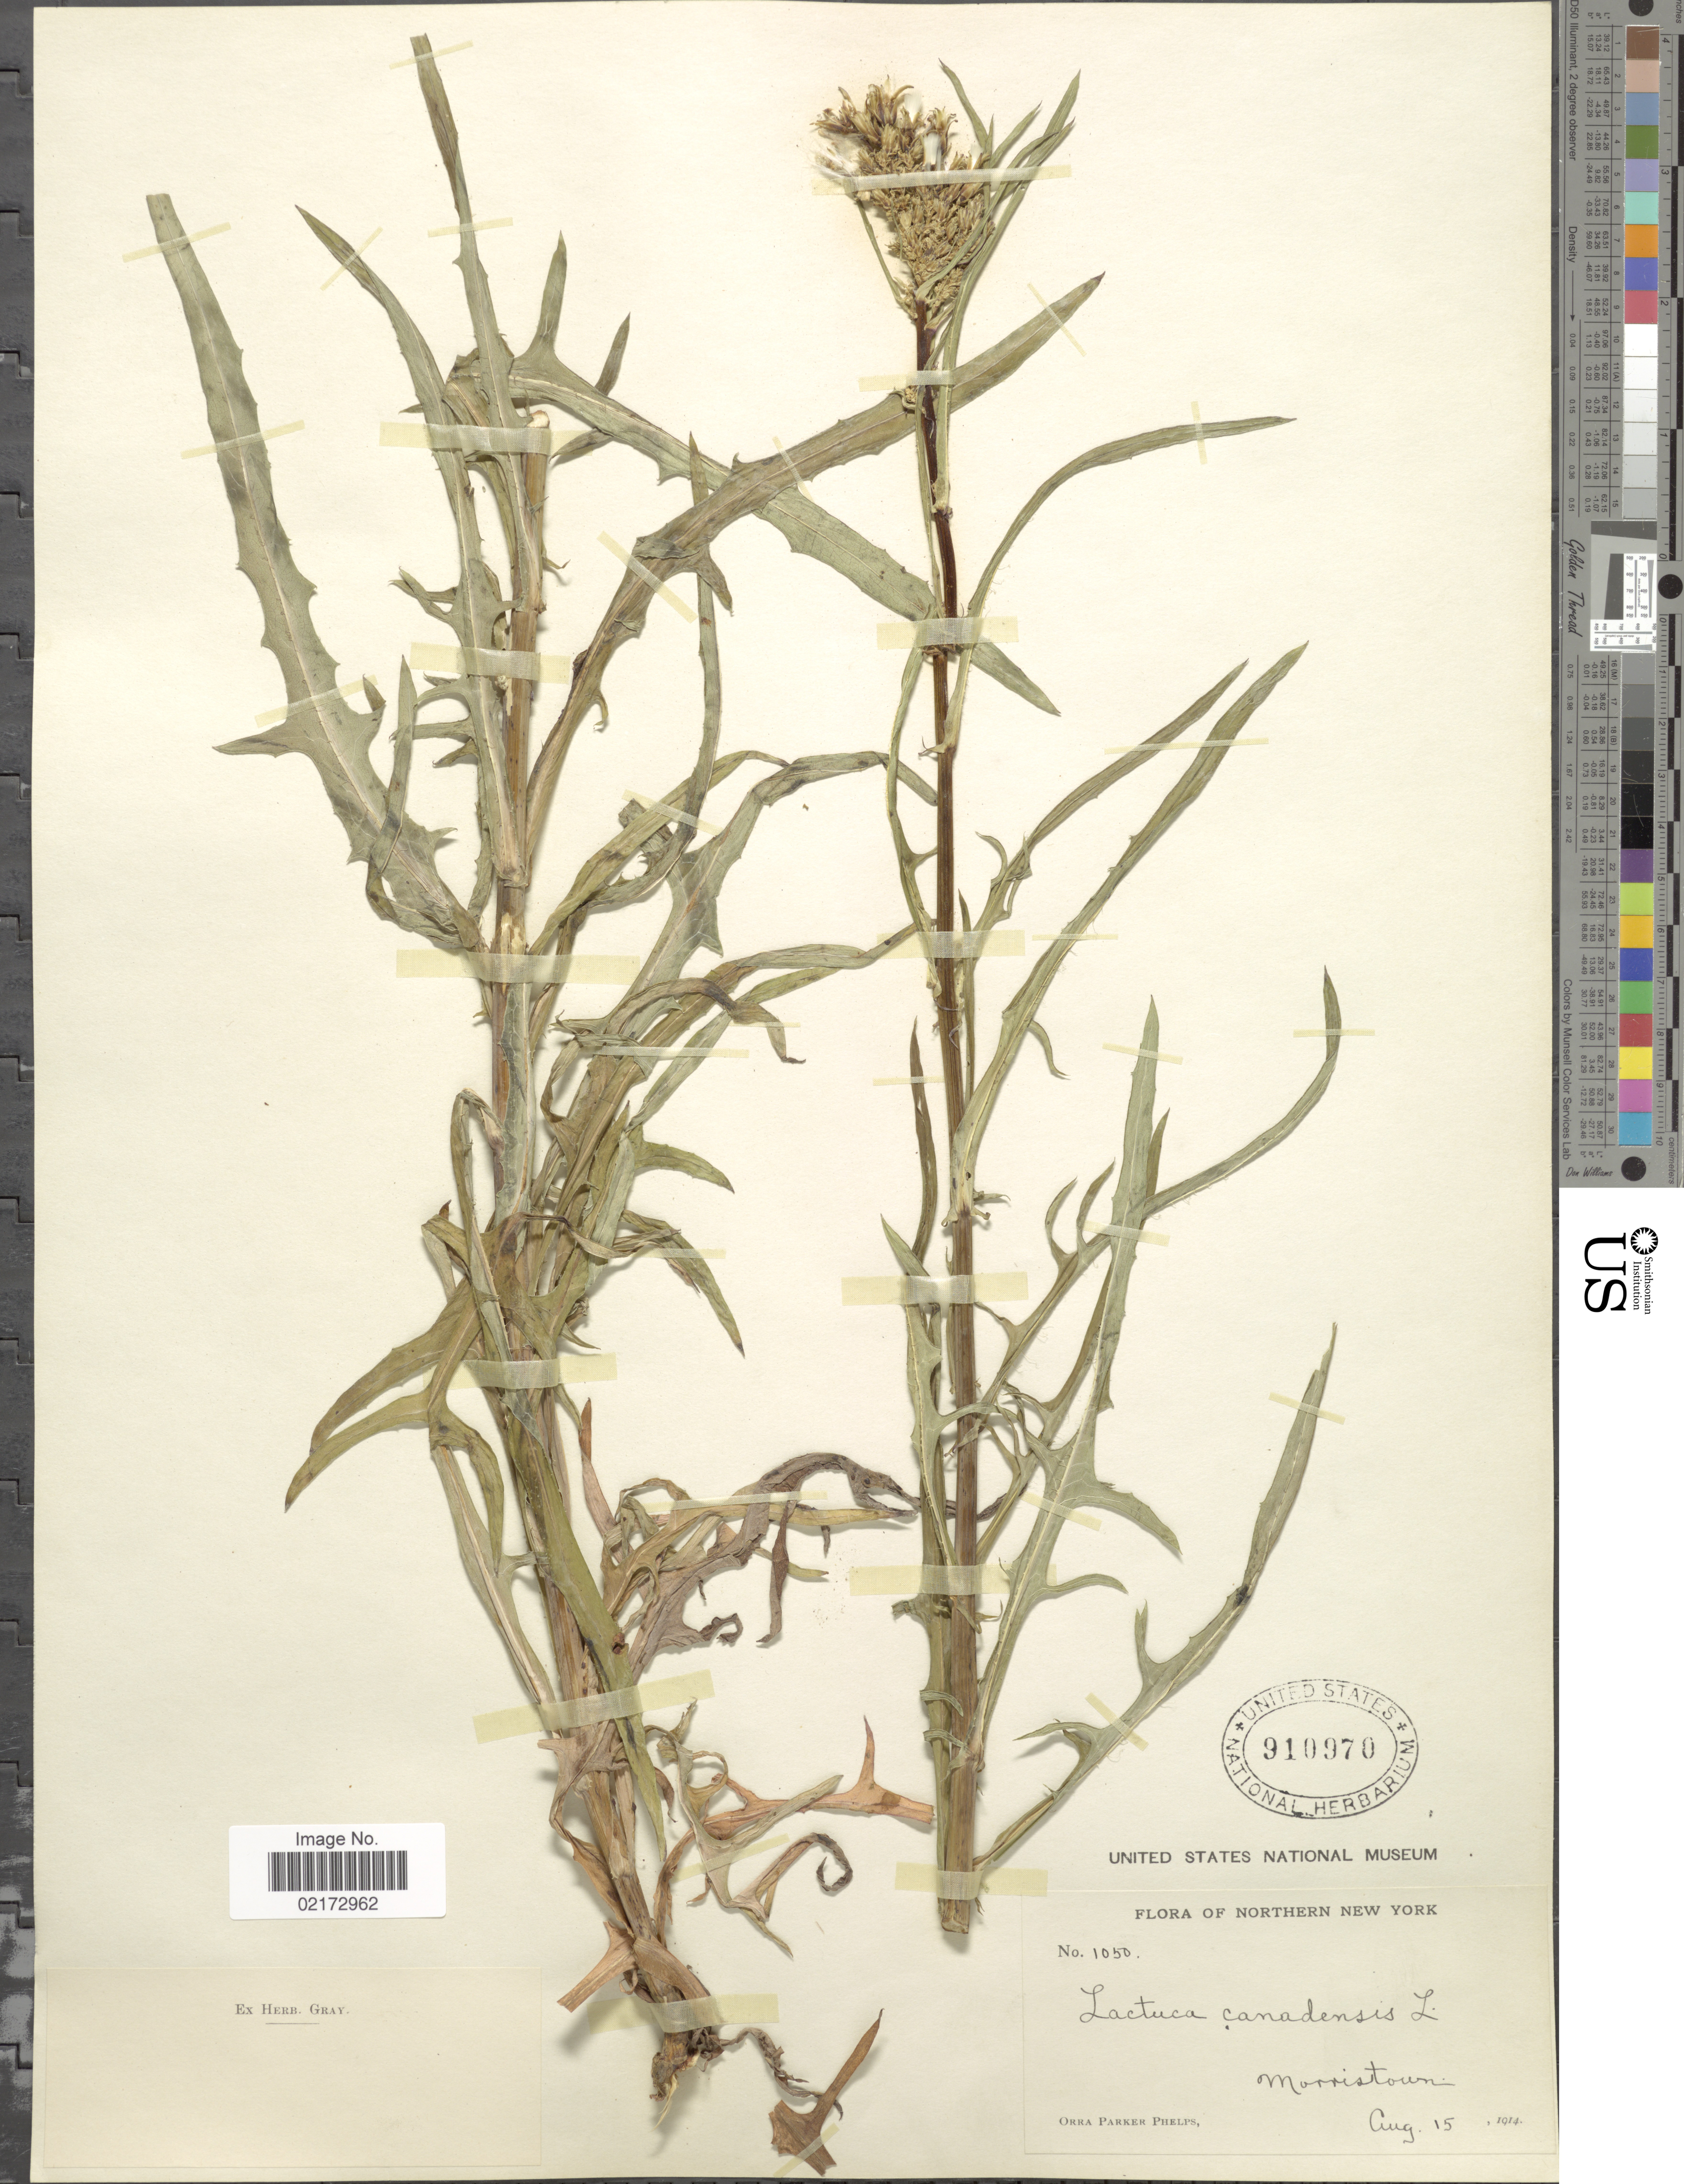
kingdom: Plantae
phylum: Tracheophyta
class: Magnoliopsida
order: Asterales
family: Asteraceae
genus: Lactuca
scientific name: Lactuca canadensis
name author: L.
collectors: O. P. Phelps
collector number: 1050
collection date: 1914-08-15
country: United States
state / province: New York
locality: Northern New York, Morristown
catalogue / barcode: US 910970